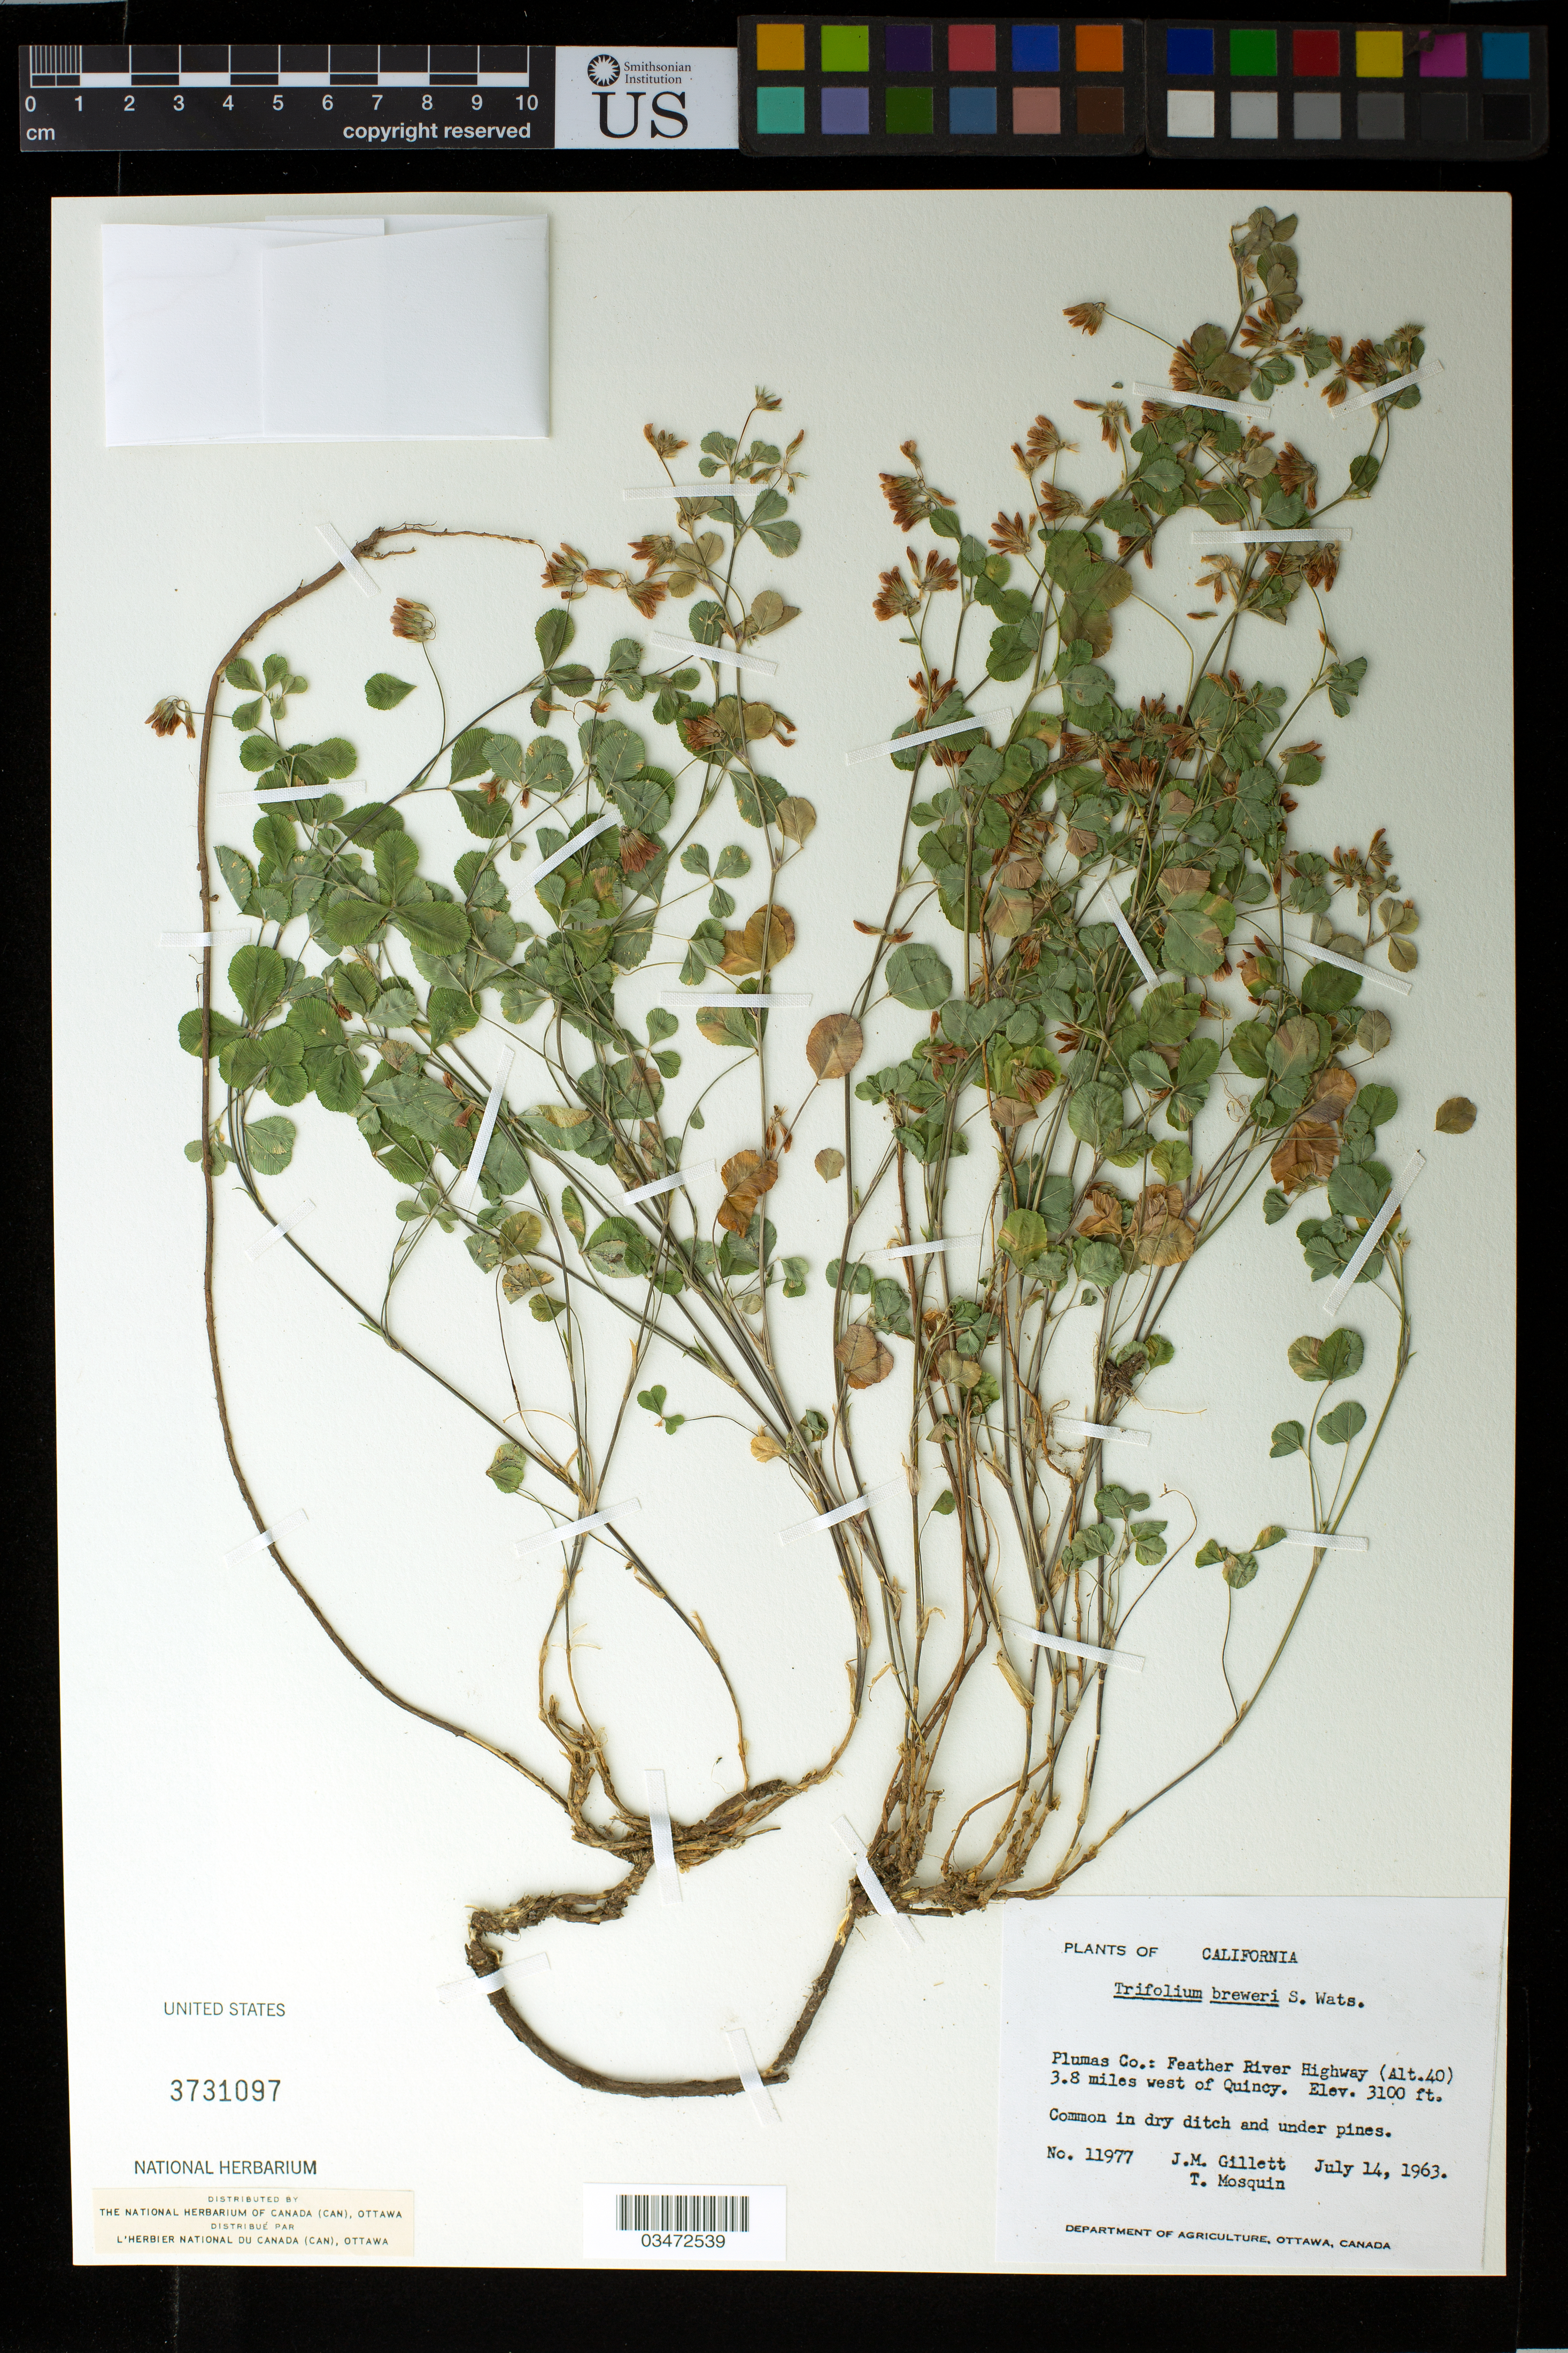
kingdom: Plantae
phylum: Tracheophyta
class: Magnoliopsida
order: Fabales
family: Fabaceae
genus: Trifolium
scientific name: Trifolium breweri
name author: S. Watson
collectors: J. Gillett & T. Mosquin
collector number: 11977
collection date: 1963-07-14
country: United States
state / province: California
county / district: Plumas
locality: Plumas Co.: Feather River Highway (Alt. 40) 3.8 miles west of Quincy.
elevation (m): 945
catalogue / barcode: US 3731097